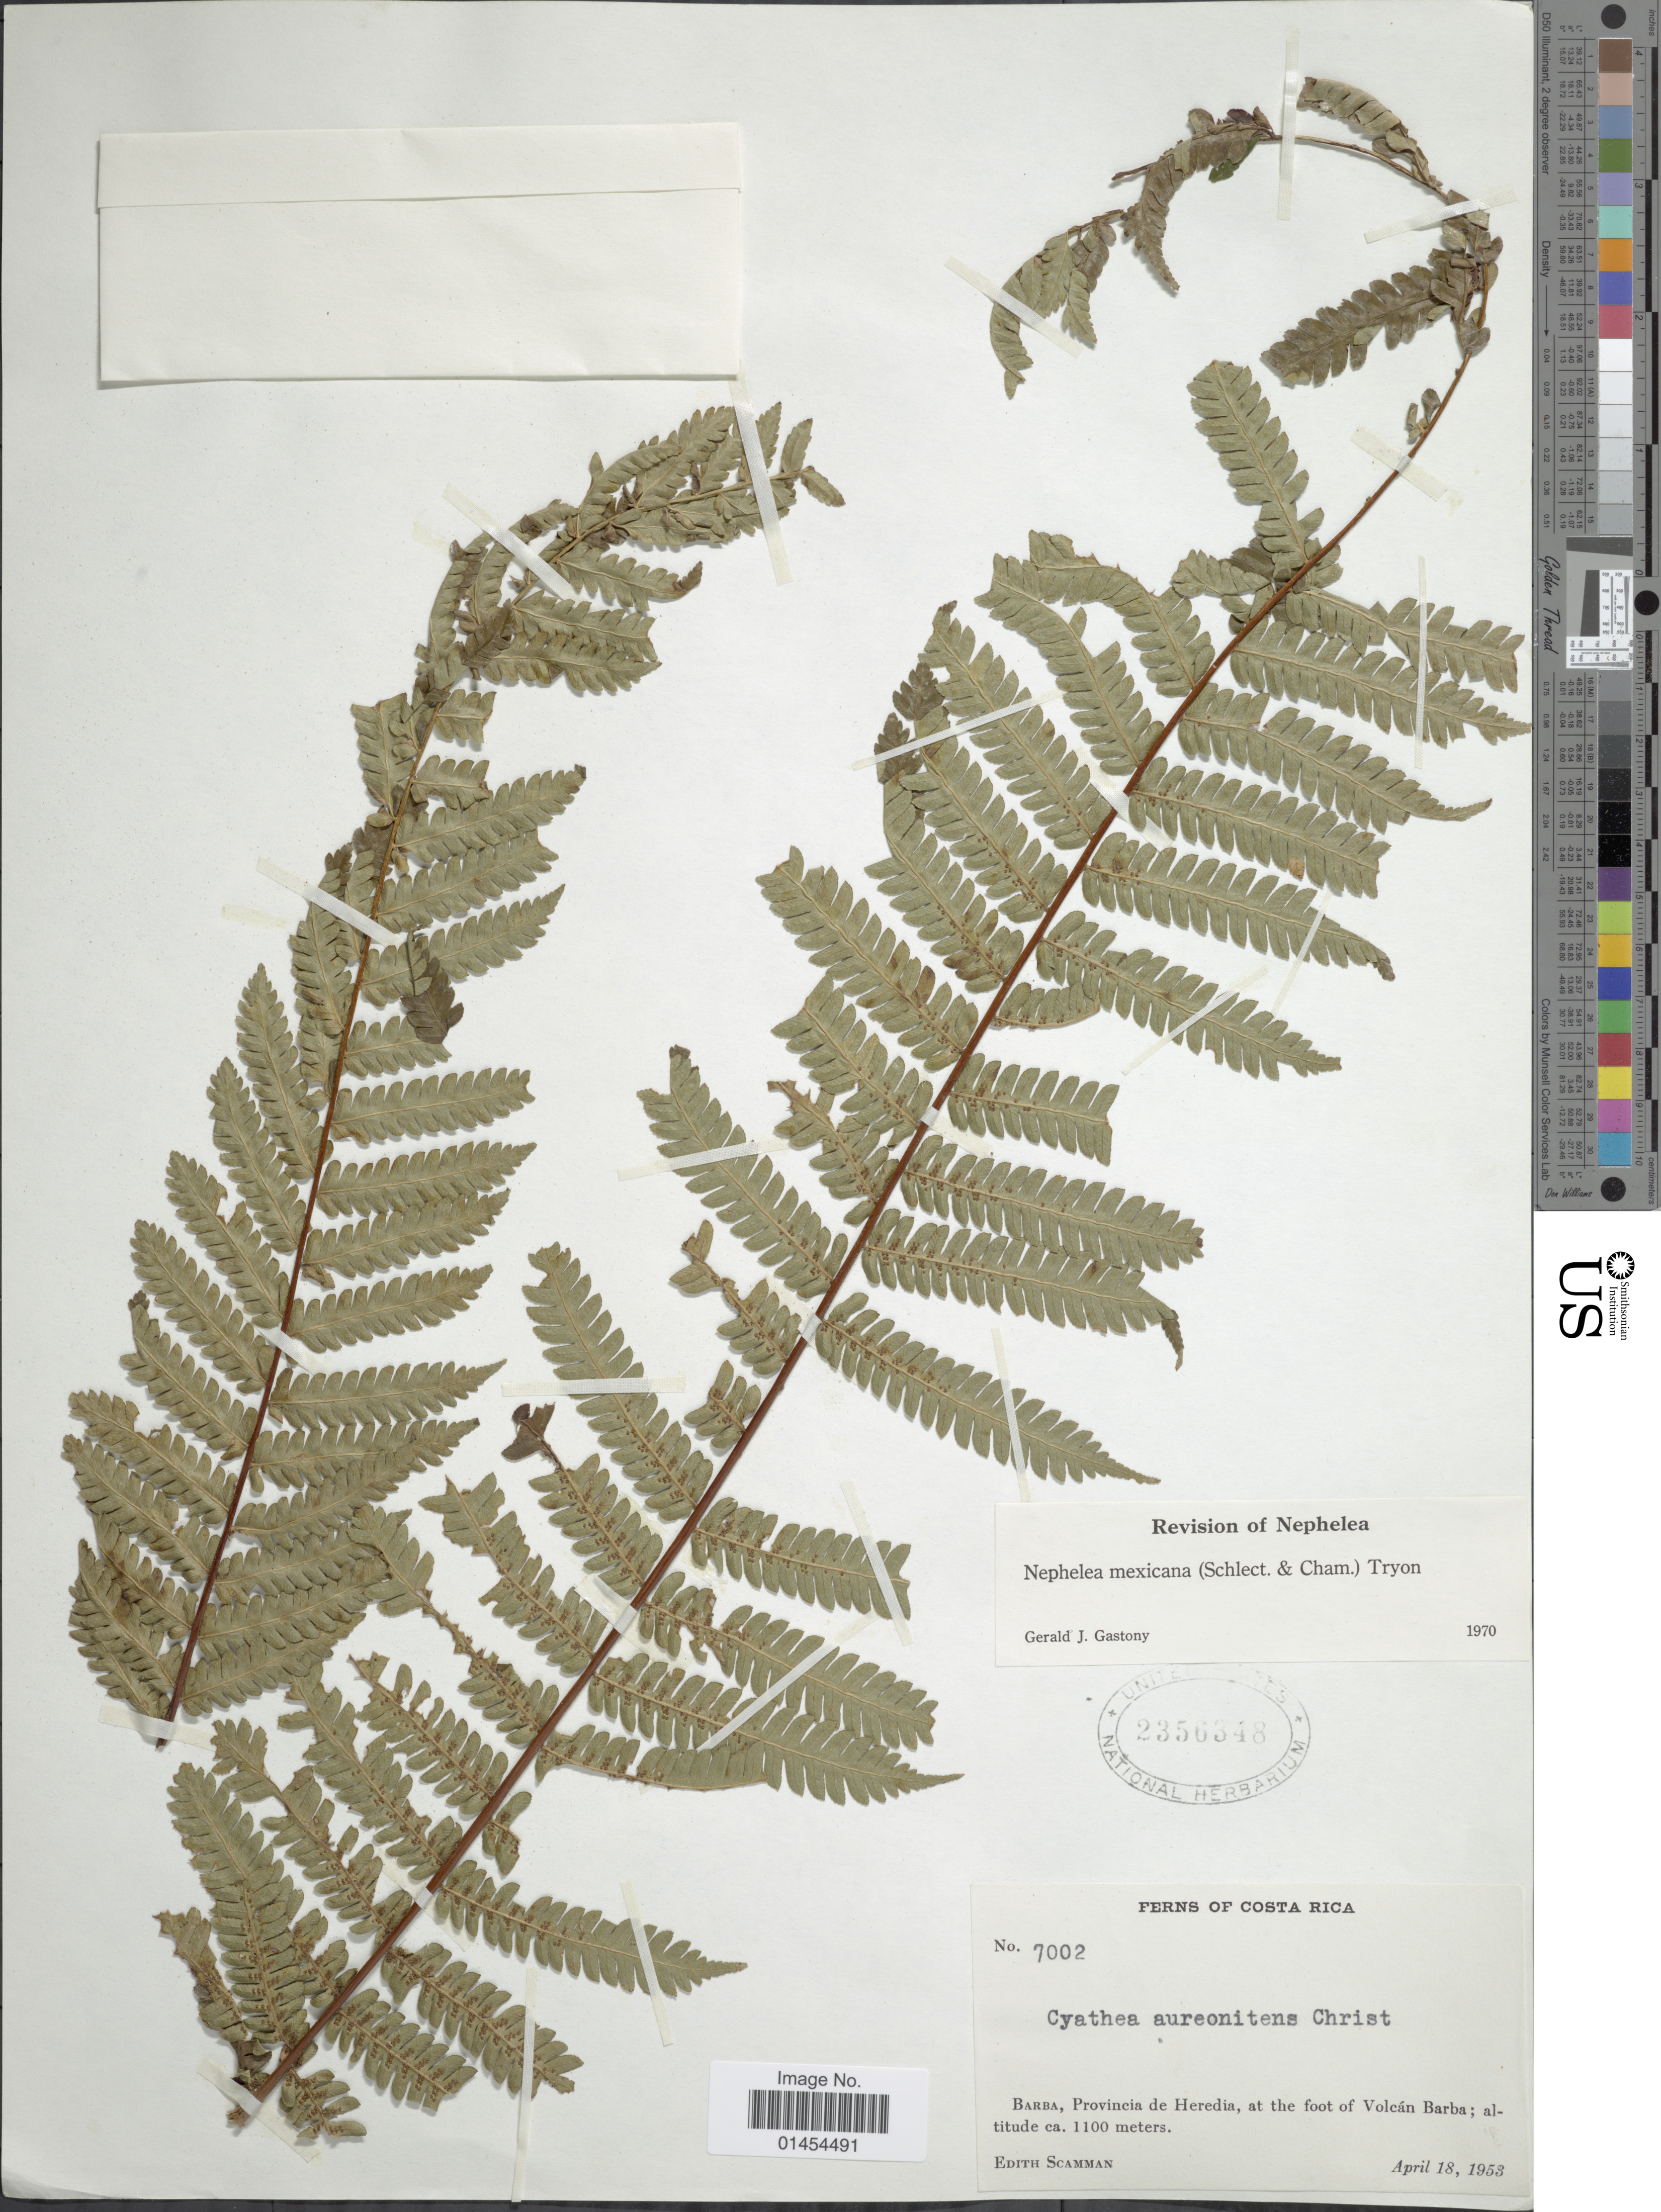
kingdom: Plantae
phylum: Tracheophyta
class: Polypodiopsida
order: Cyatheales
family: Cyatheaceae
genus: Alsophila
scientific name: Alsophila firma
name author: (Baker) D.S. Conant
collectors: E. Scamman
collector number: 7002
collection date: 1953-04-18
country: Costa Rica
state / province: Heredia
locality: Barba, at the foot of Volcán Barba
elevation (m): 1100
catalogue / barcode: US 2356348